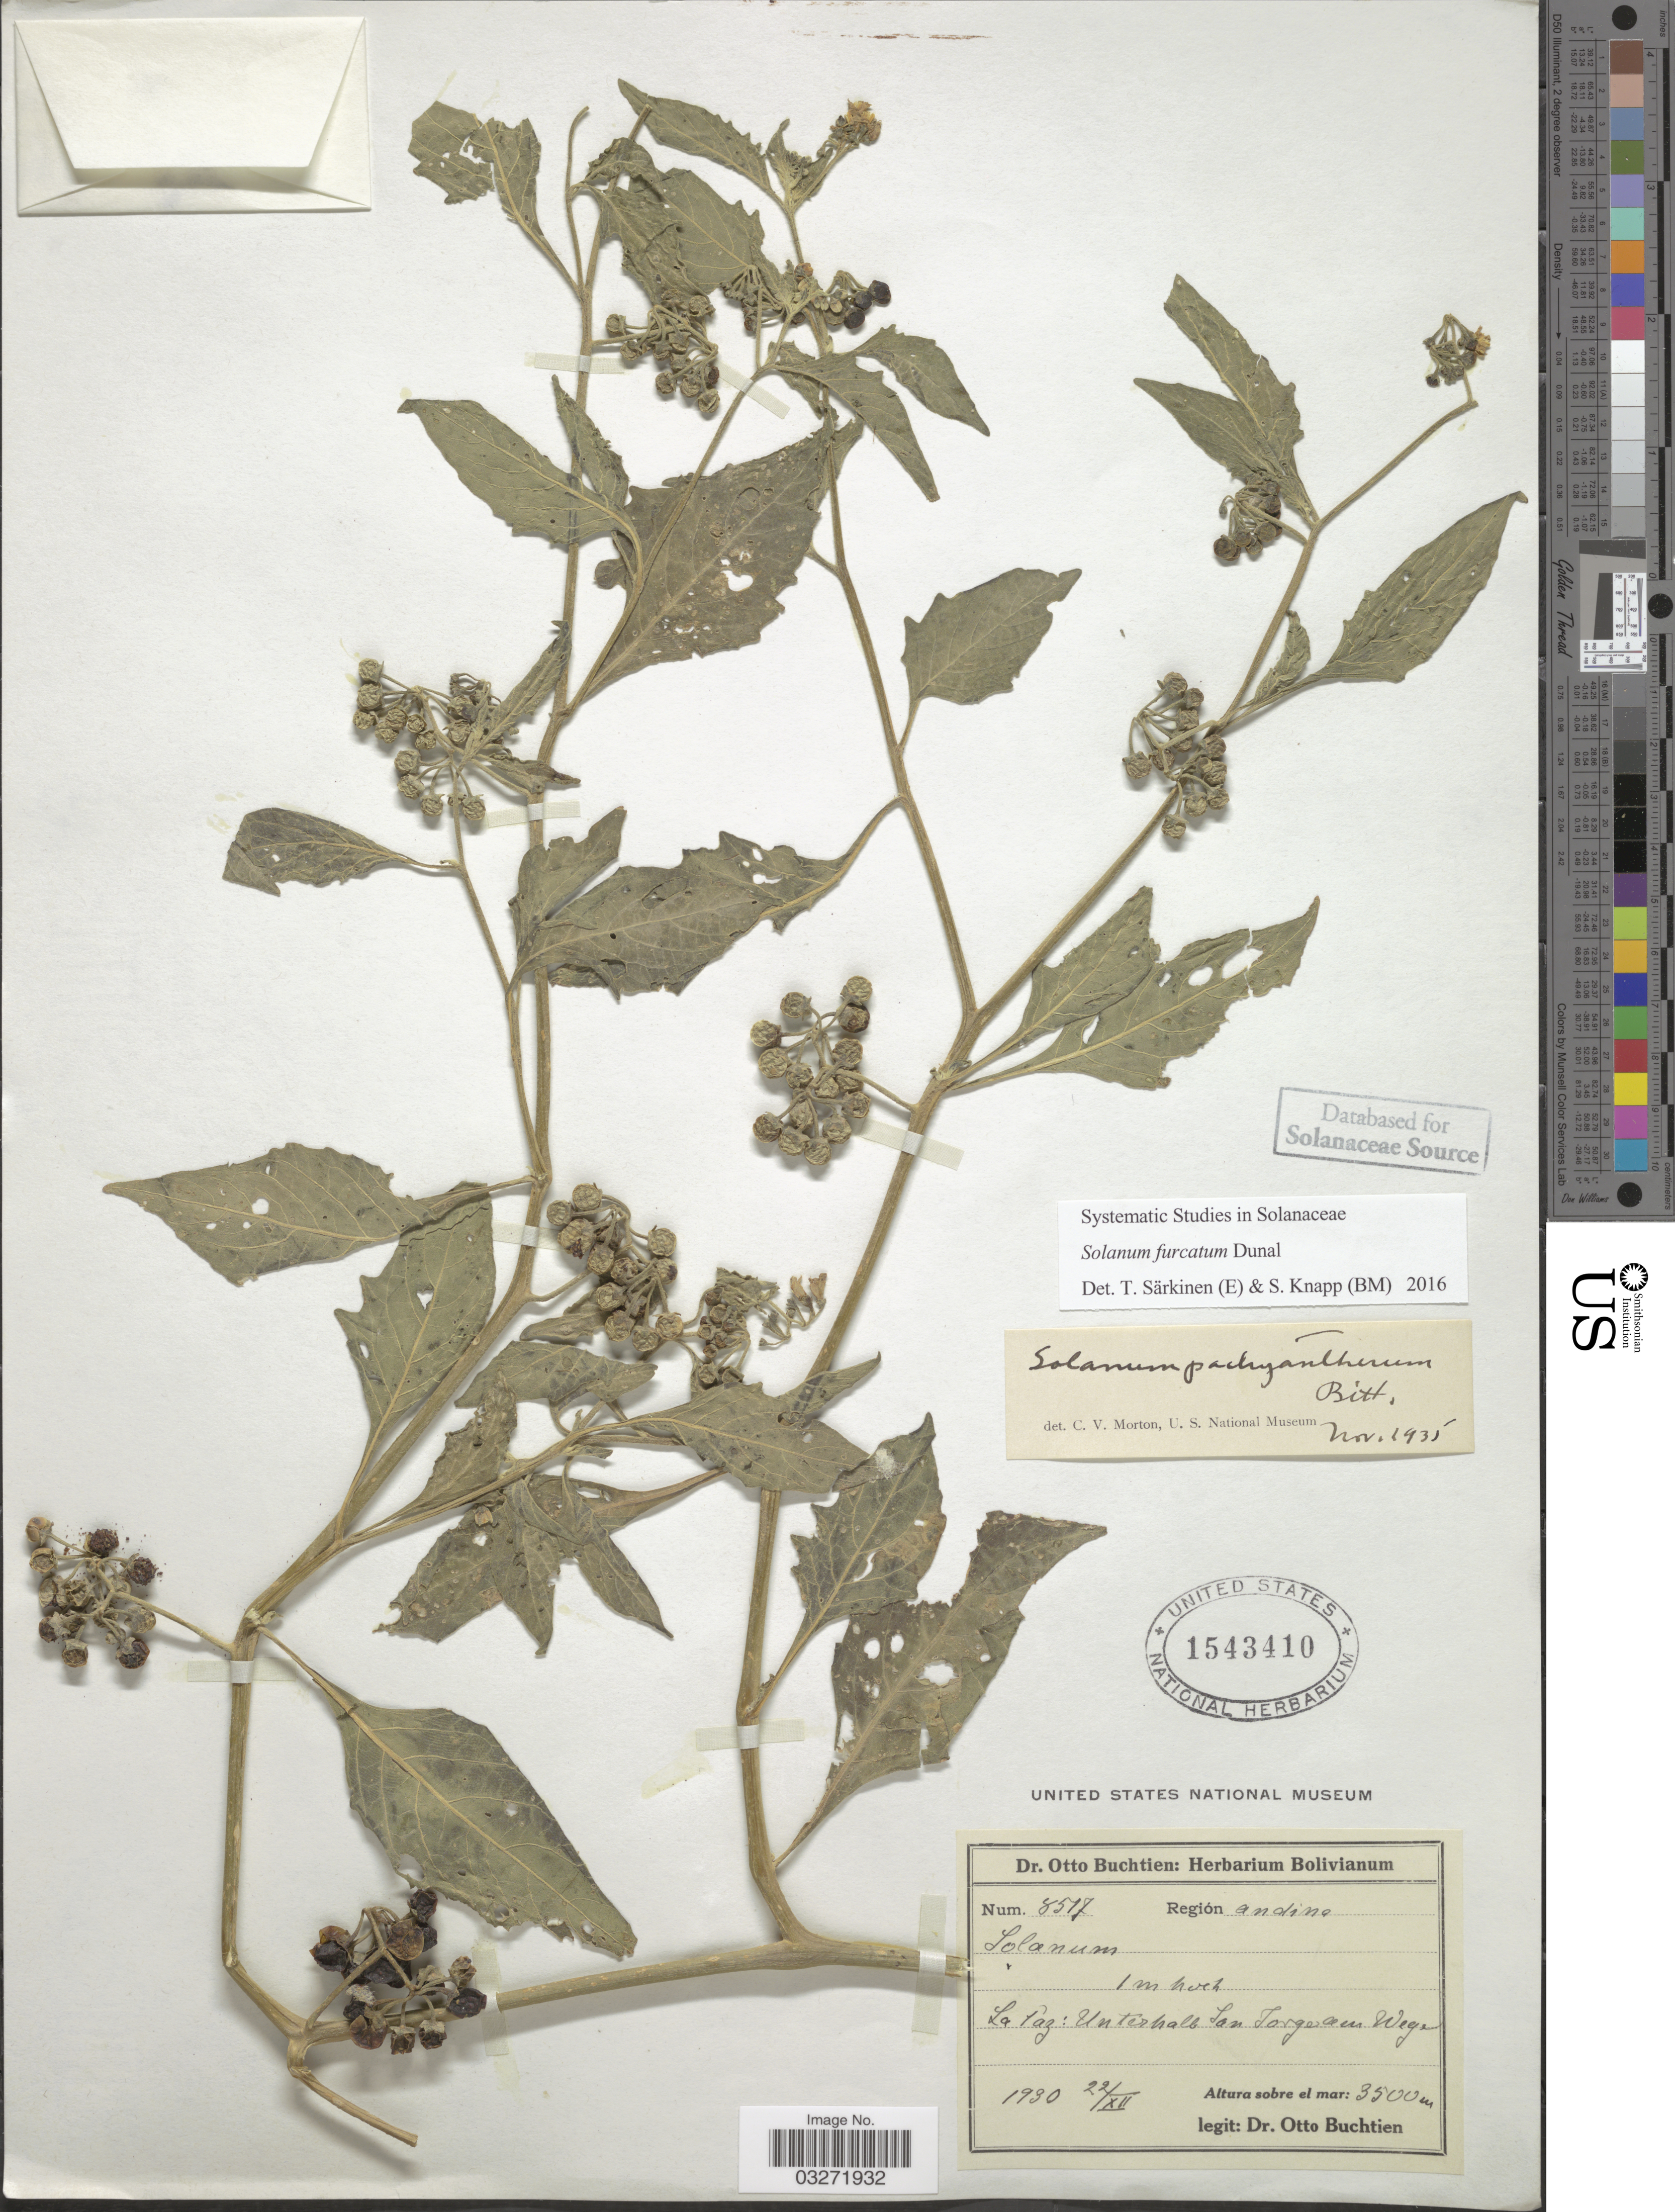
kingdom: Plantae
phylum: Tracheophyta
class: Magnoliopsida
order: Solanales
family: Solanaceae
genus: Solanum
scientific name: Solanum furcatum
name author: Dunal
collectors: O. Buchtien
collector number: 8517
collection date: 1930-12-22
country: Bolivia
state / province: La Paz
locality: Región andina. La Paz: Unterhalb San Torgeam Wege.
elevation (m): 3500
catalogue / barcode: US 1543410